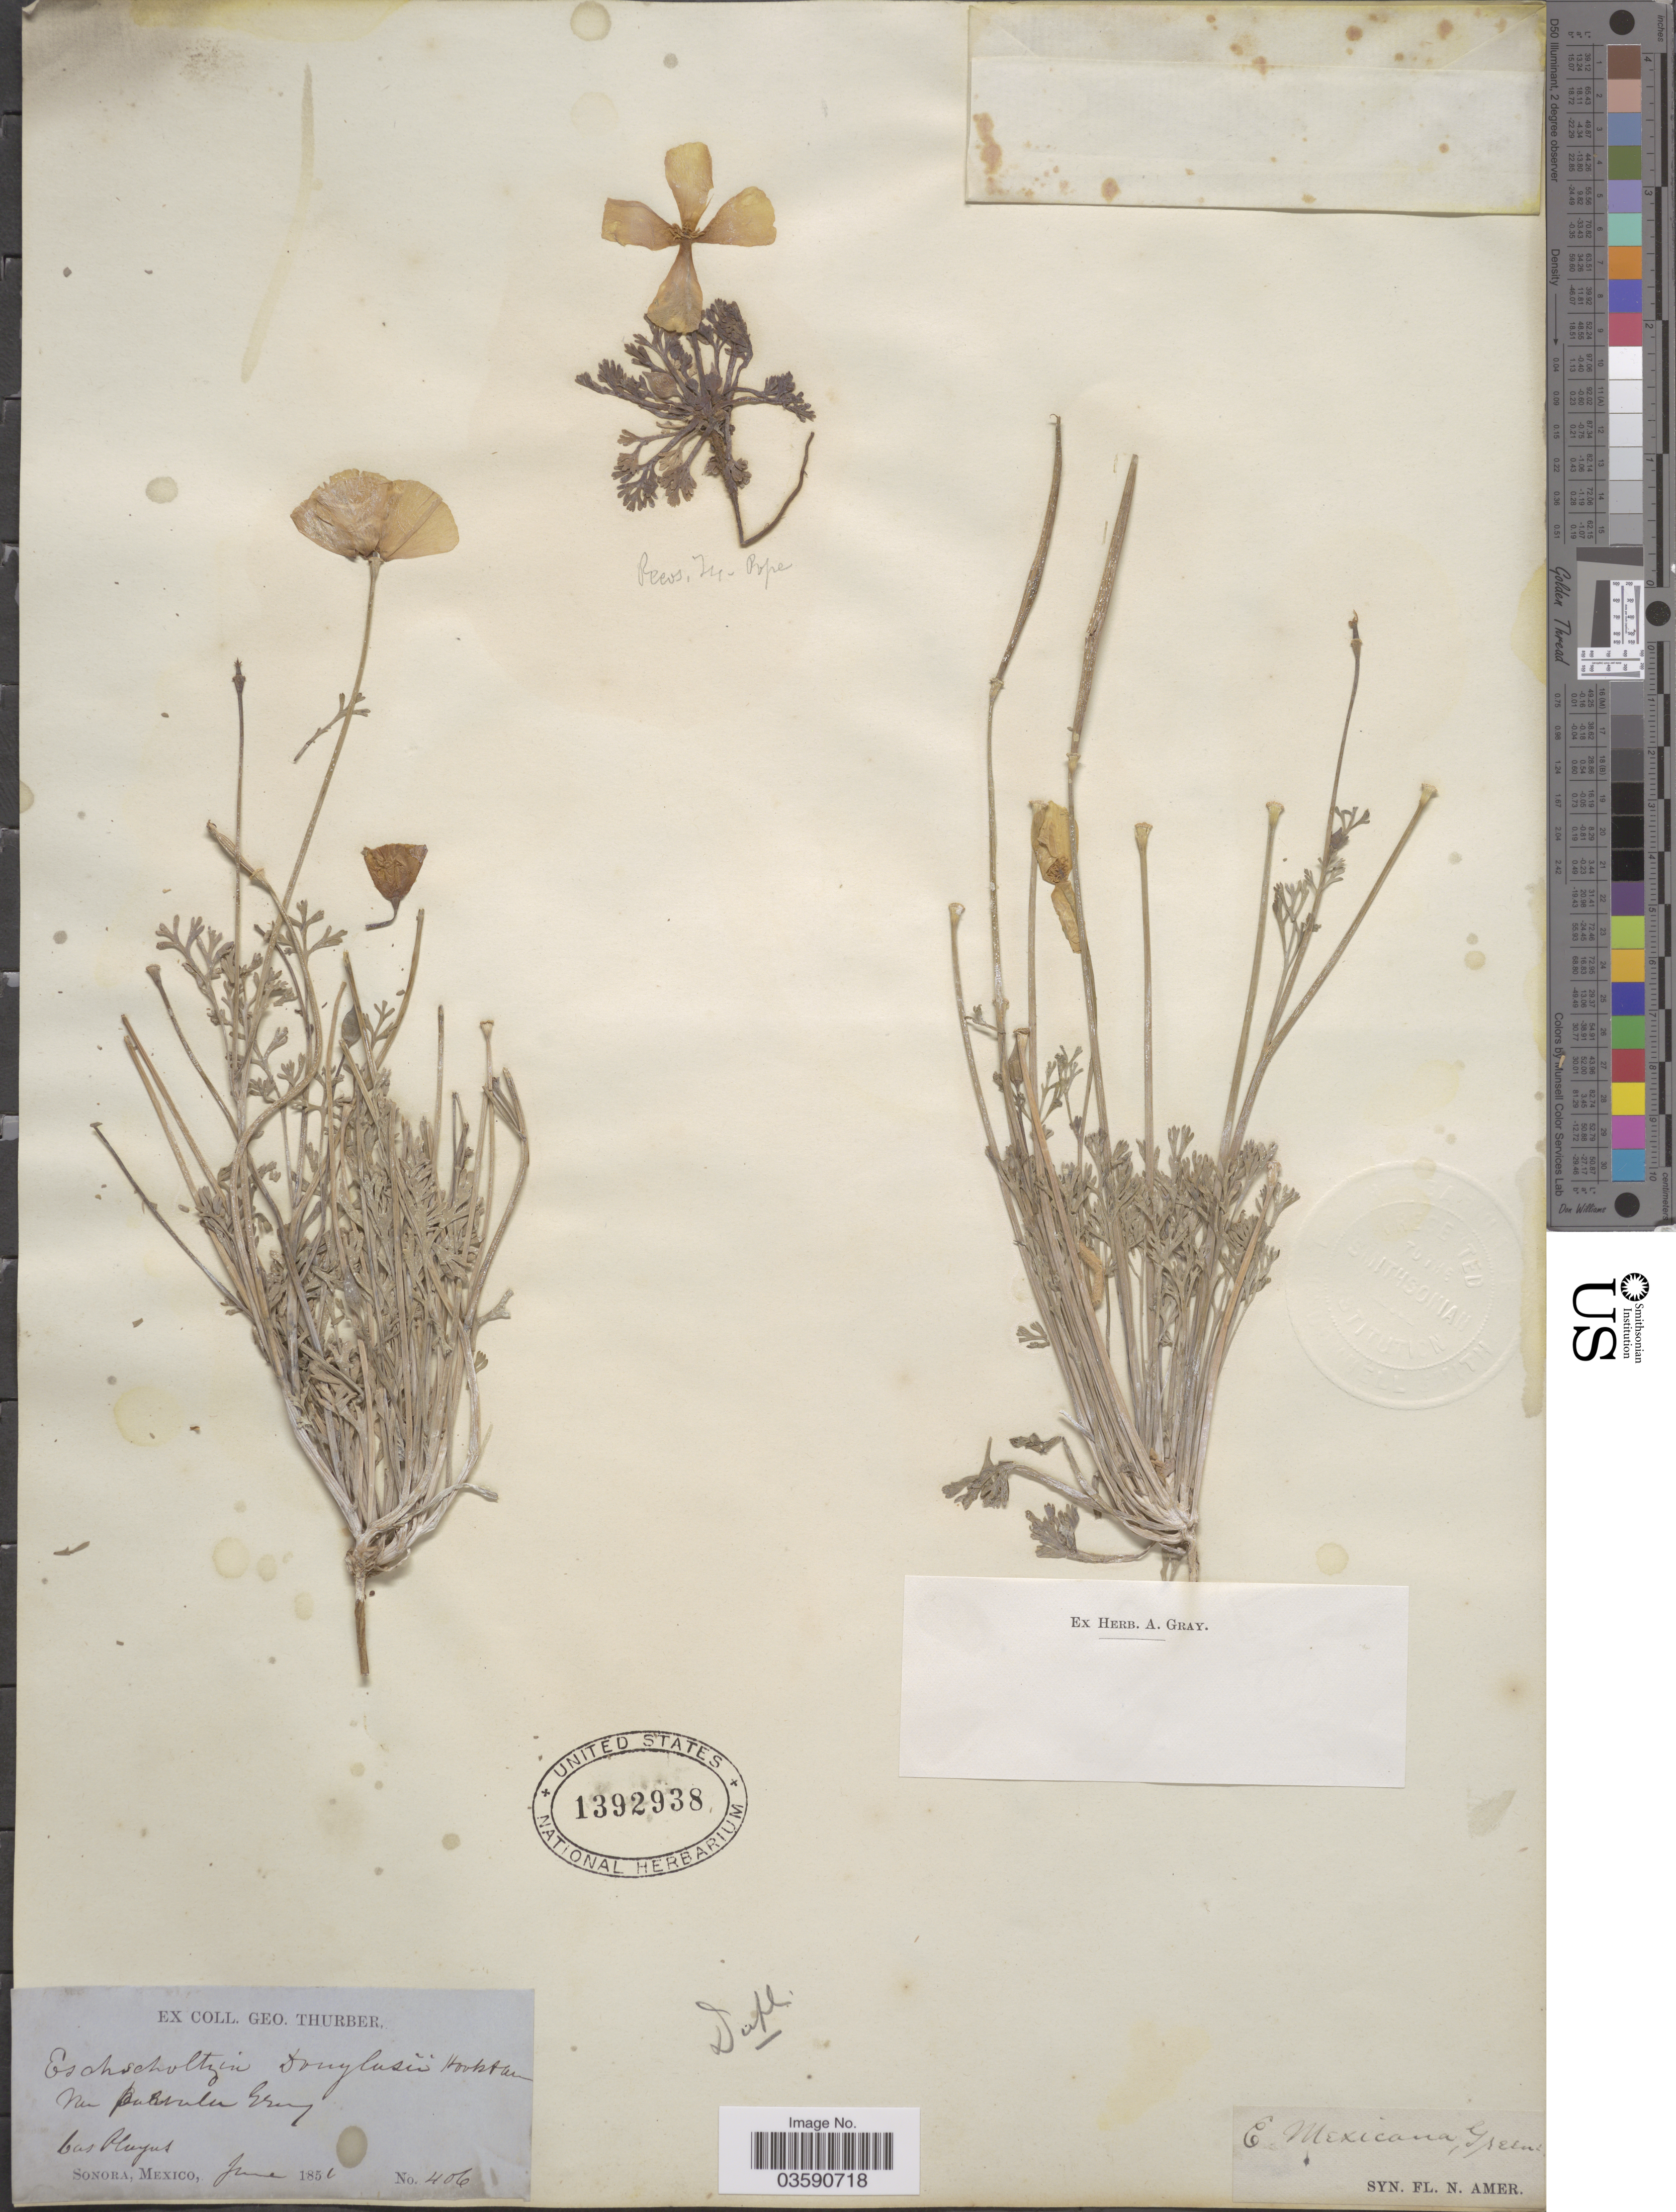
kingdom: Plantae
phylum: Tracheophyta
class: Magnoliopsida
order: Ranunculales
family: Papaveraceae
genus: Eschscholzia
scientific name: Eschscholzia mexicana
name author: Greene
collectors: G. Thurber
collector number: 406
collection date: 1856-06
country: Mexico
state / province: Sonora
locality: Las Playas.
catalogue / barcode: US 1392938